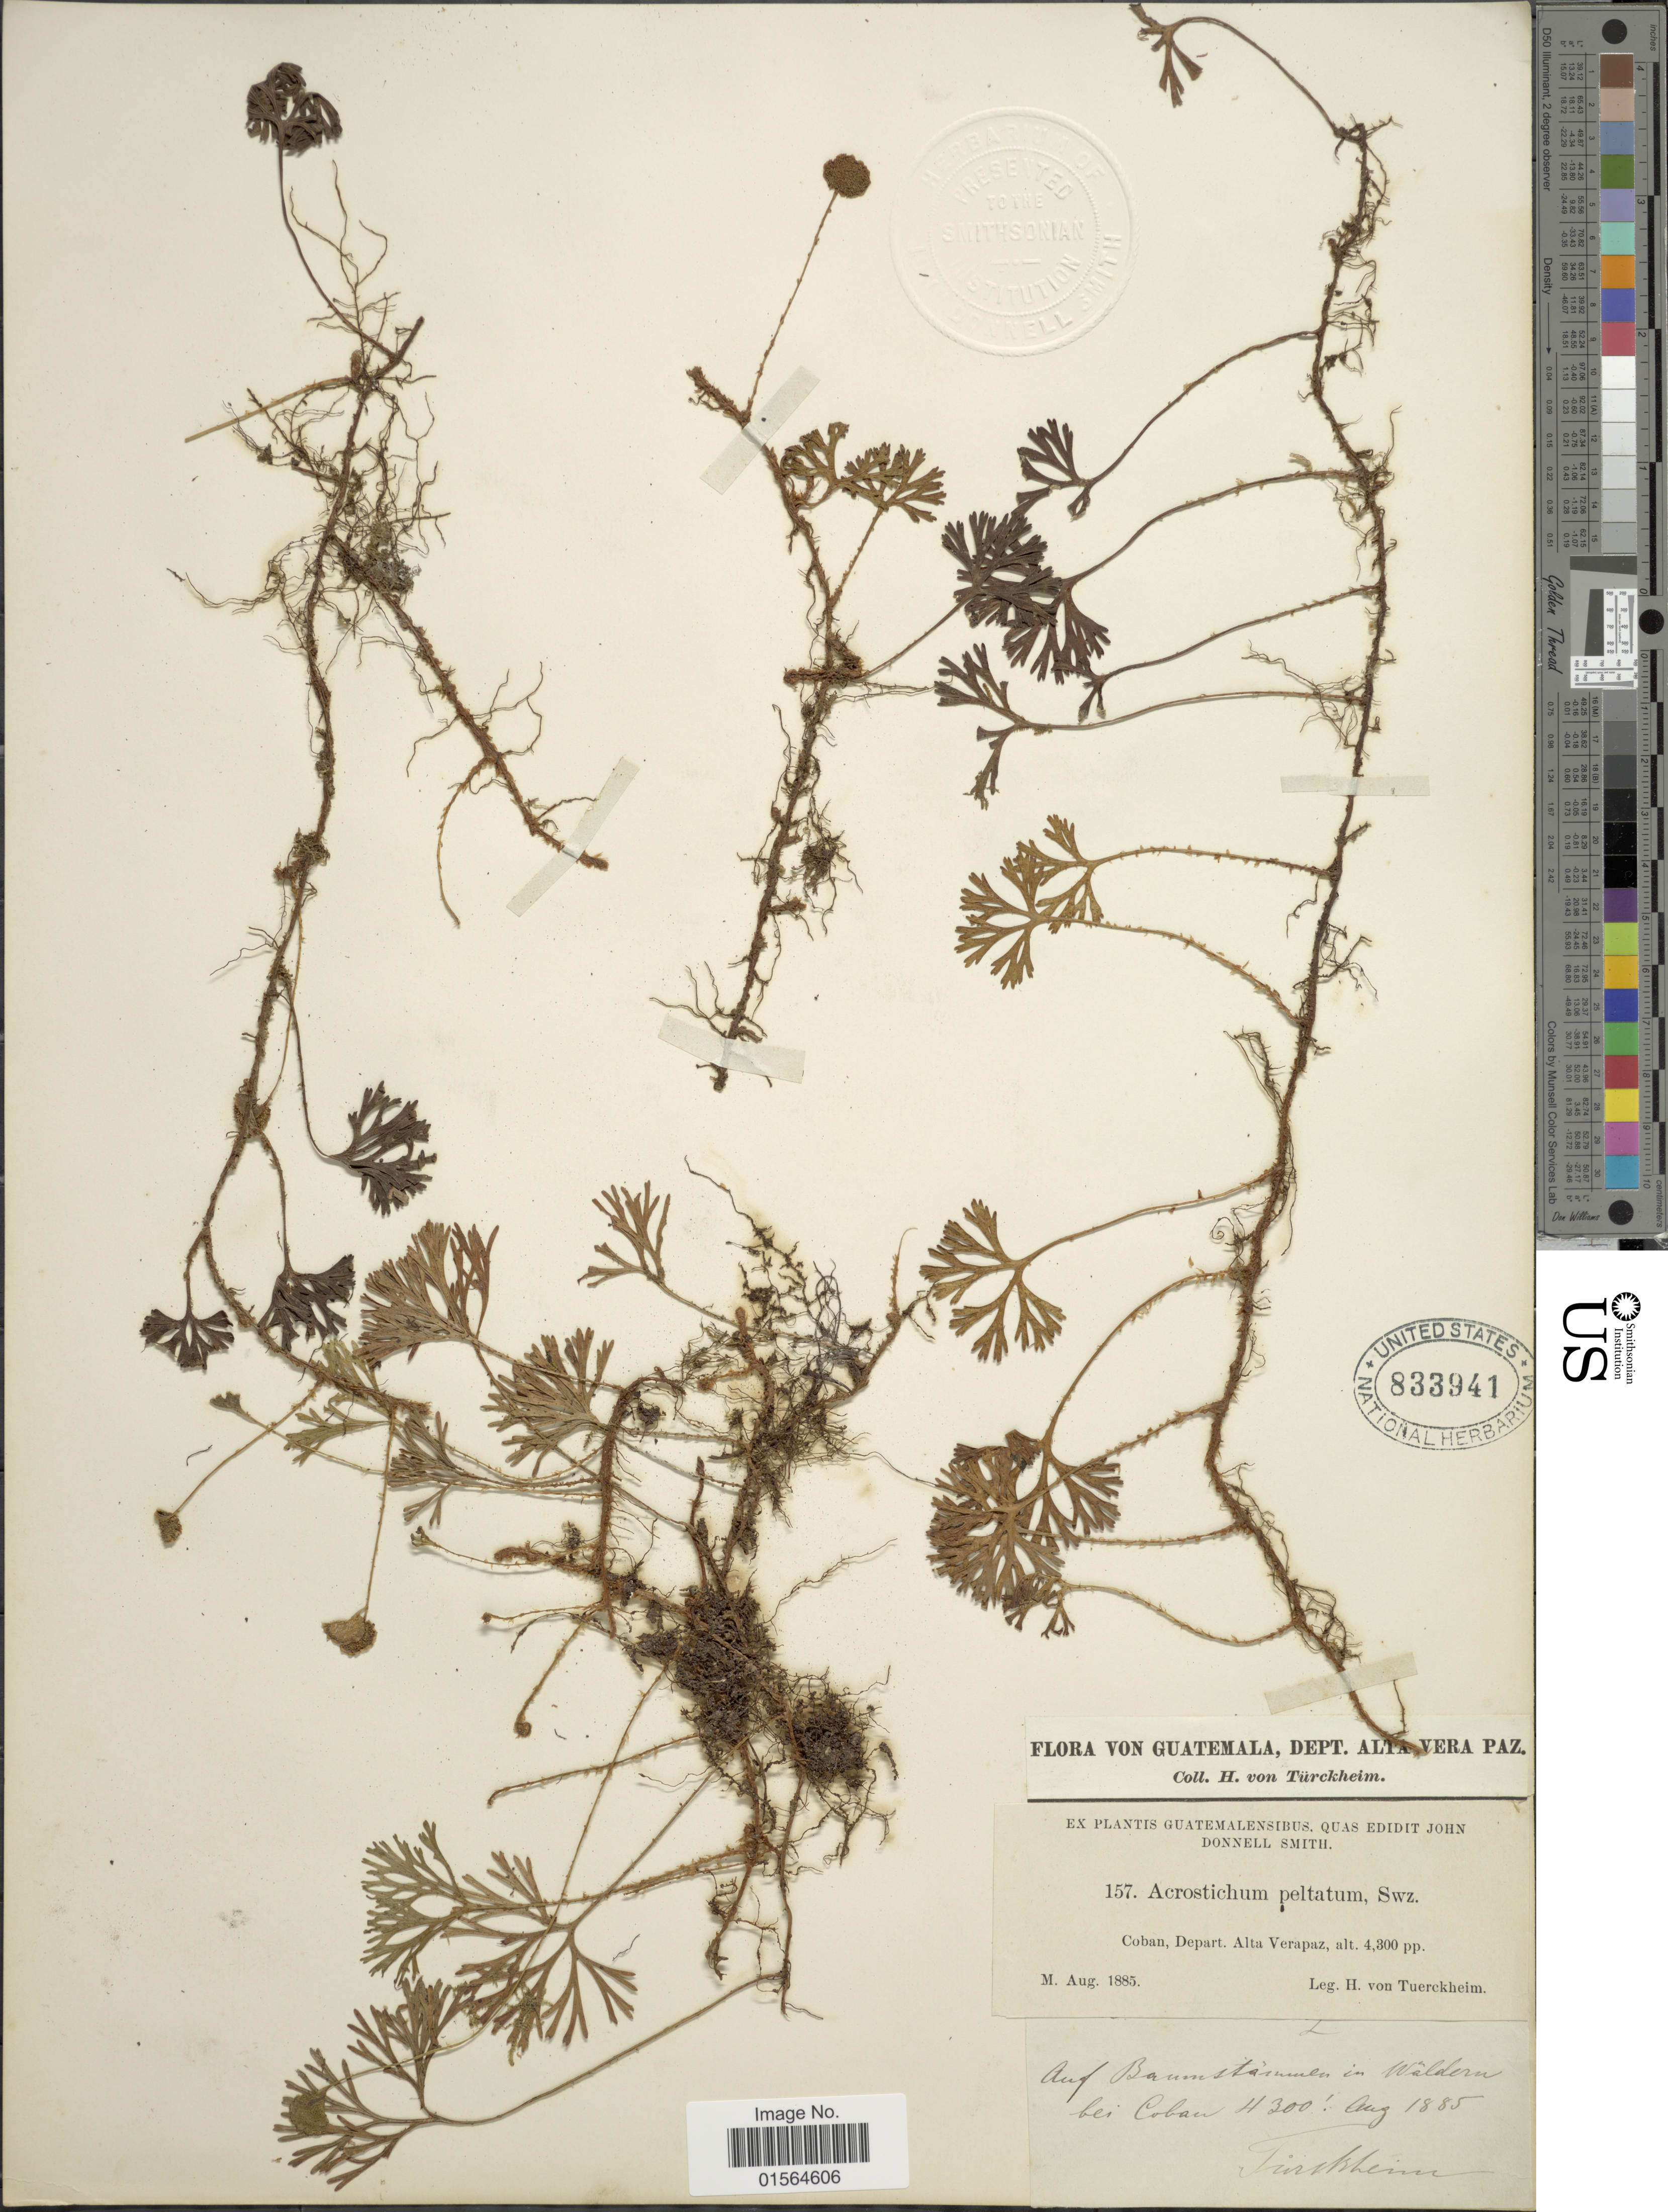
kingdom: Plantae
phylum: Tracheophyta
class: Polypodiopsida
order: Polypodiales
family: Dryopteridaceae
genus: Elaphoglossum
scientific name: Elaphoglossum peltatum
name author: (Sw.) Urb.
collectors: H. von Türckheim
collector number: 157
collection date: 1885-08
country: Guatemala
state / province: Alta Verapaz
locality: Coban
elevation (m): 1311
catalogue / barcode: US 833941